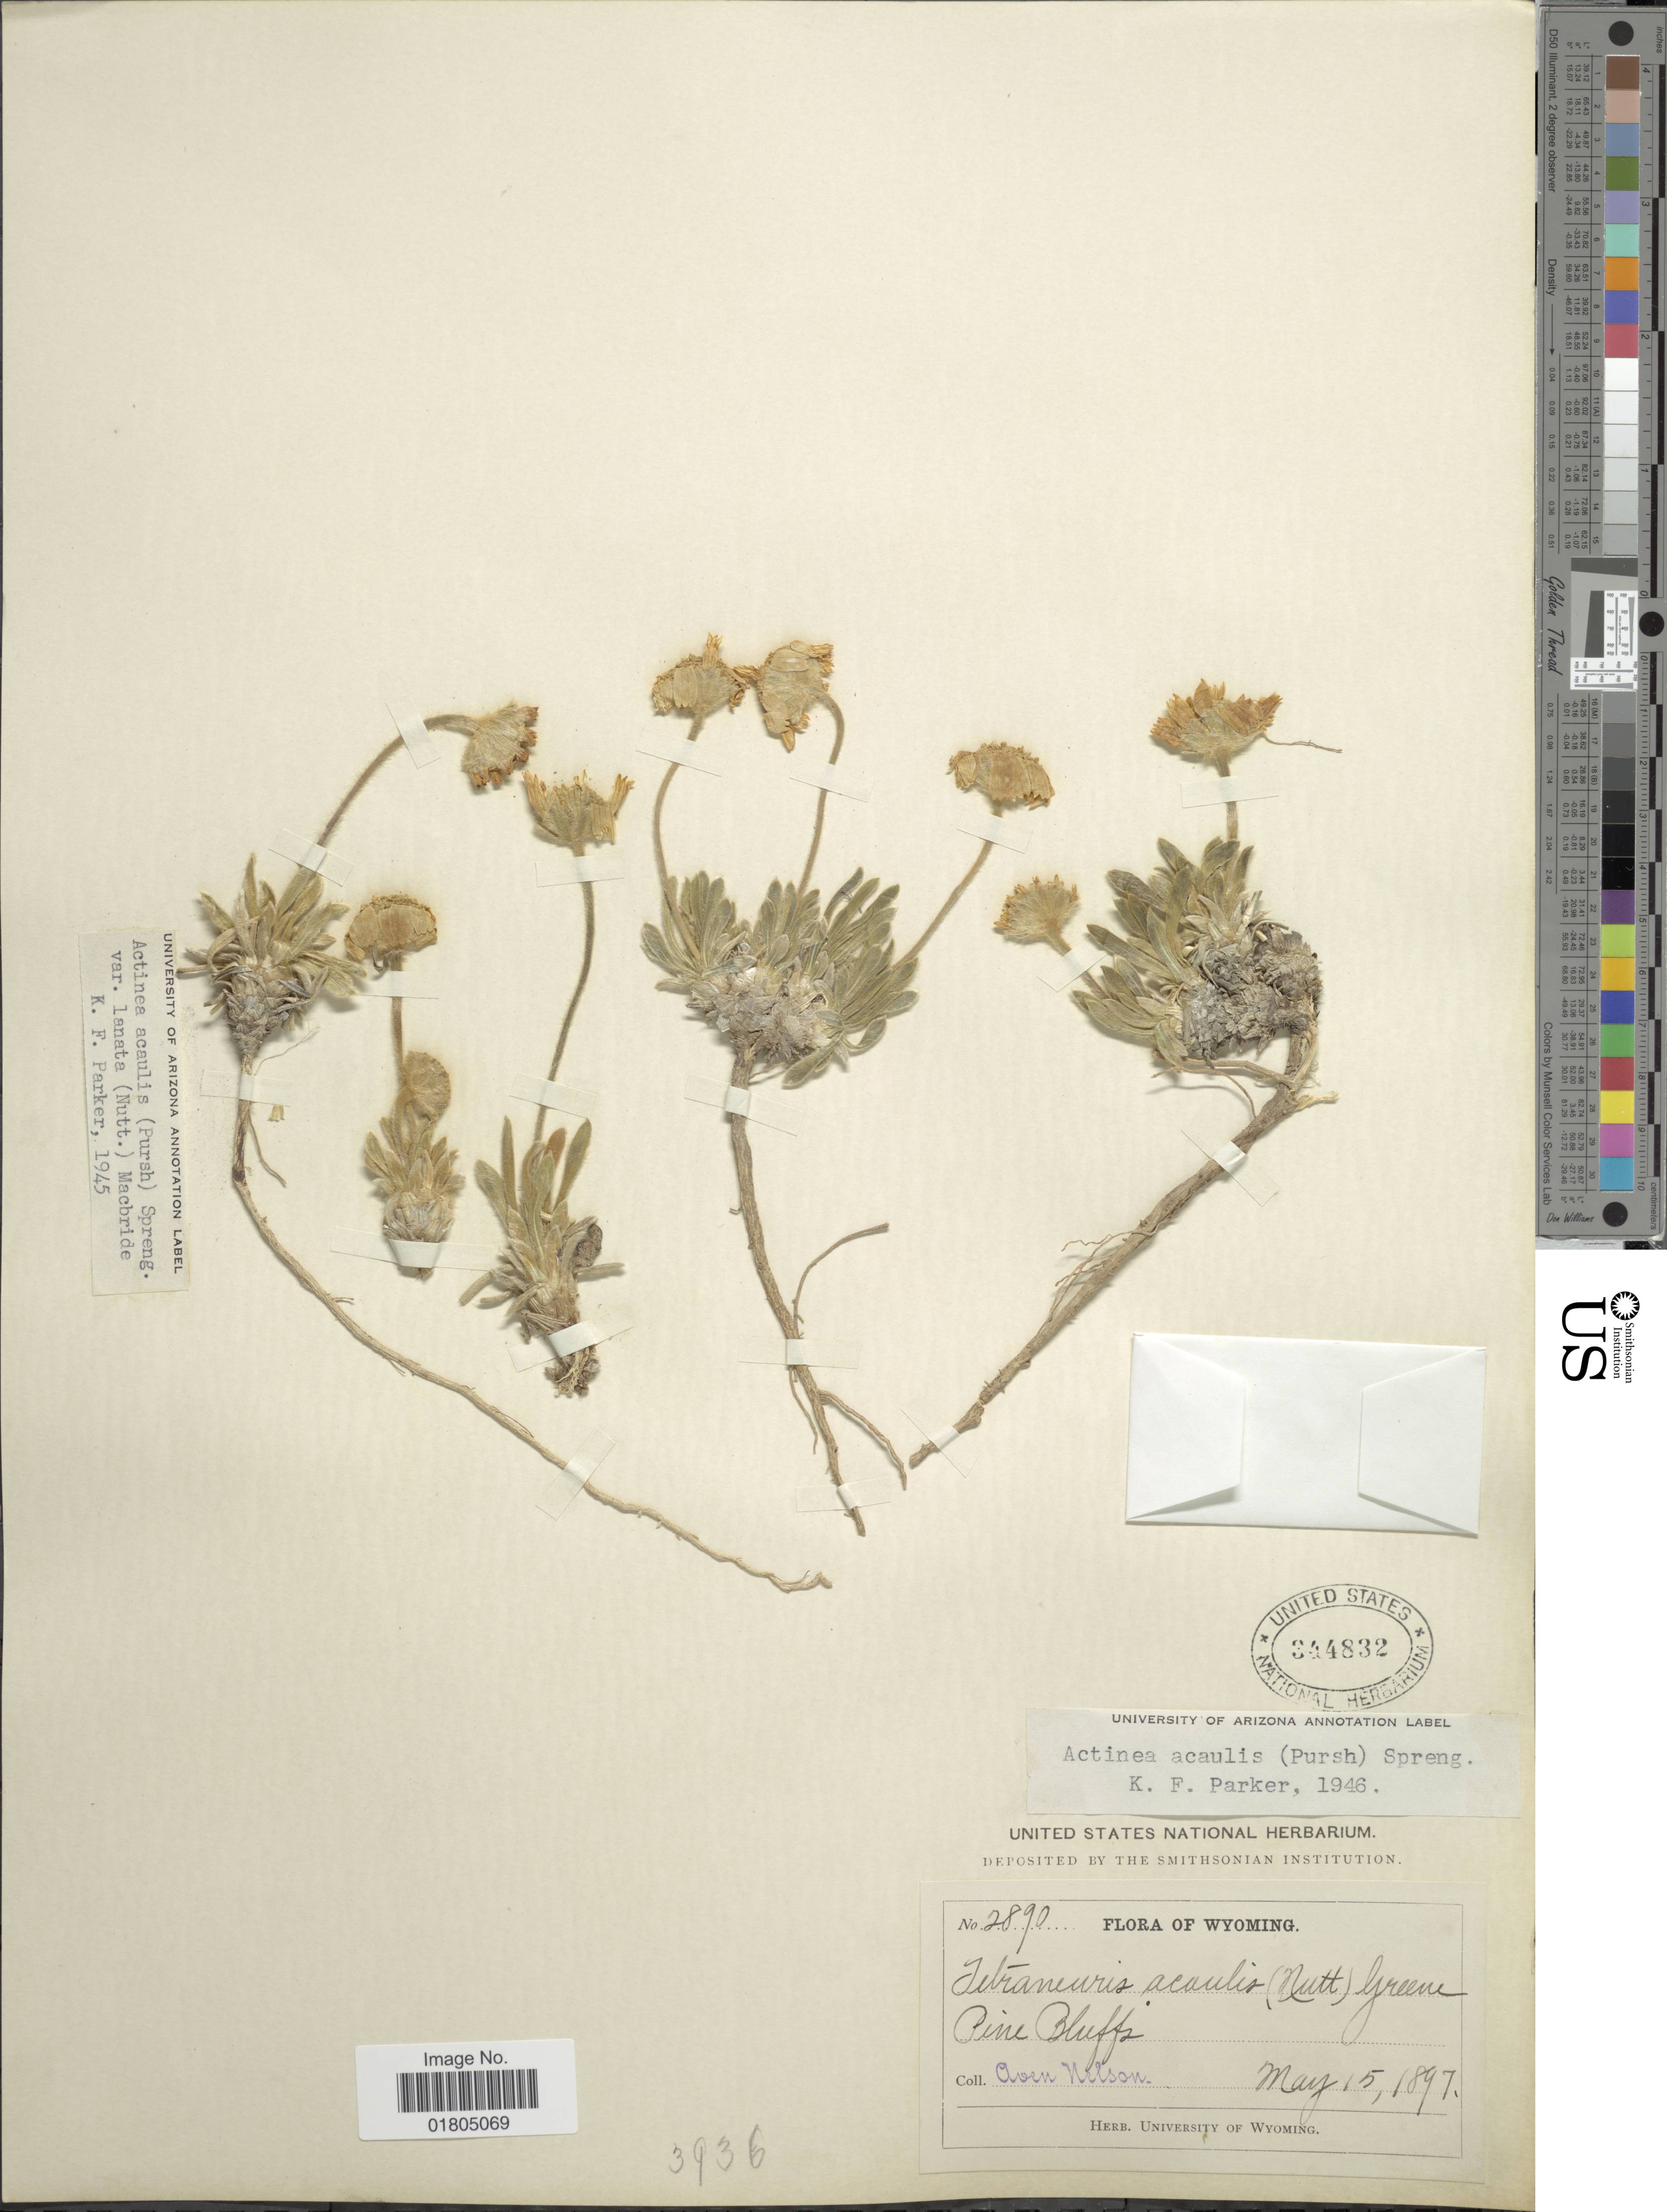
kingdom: Plantae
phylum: Tracheophyta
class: Magnoliopsida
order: Asterales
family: Asteraceae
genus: Actinea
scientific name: Actinea acaulis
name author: (Pursh) Spreng.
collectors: A. Nelson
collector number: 2890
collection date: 1897-05-15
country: United States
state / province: Wyoming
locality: Pine Bluffs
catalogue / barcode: US 344832